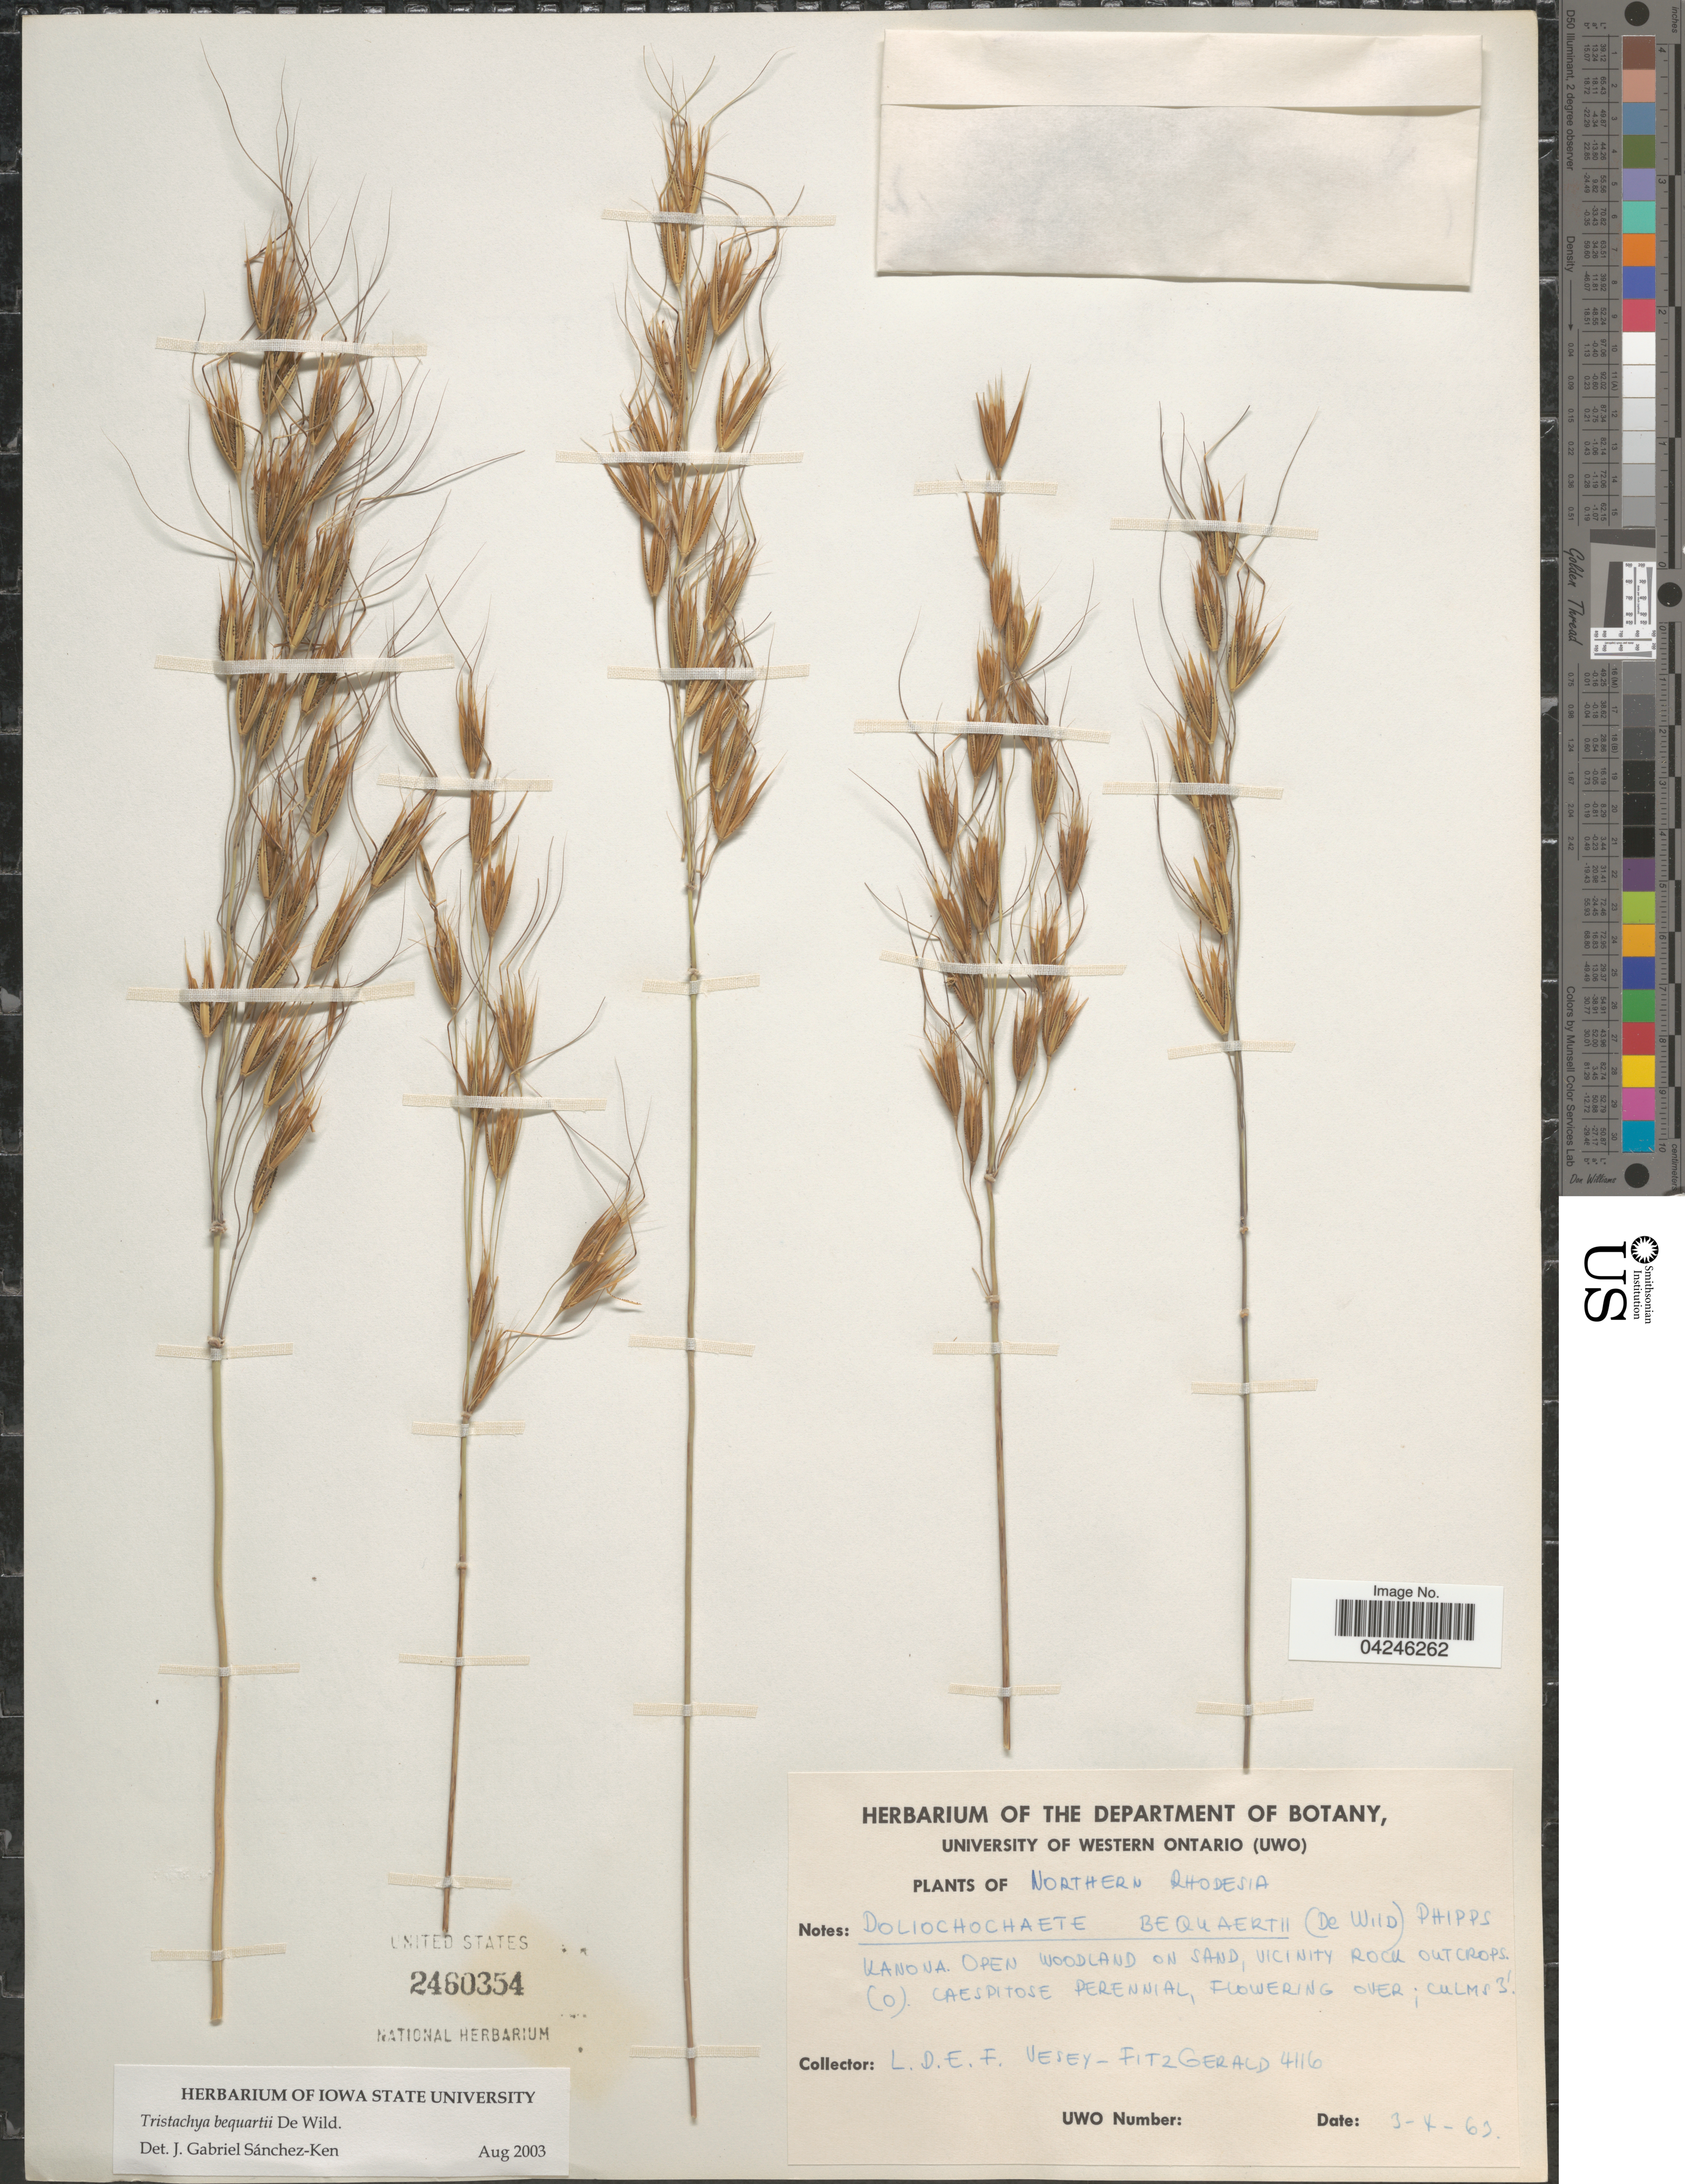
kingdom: Plantae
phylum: Tracheophyta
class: Liliopsida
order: Poales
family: Poaceae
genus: Tristachya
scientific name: Tristachya bequaertii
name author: De Wild.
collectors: L. Vesey-Fitzgerald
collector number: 4116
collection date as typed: Transcribed d/m/y: 3/4/63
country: Zambia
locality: Northern Rhodesia. Kanova.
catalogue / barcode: US 2460354